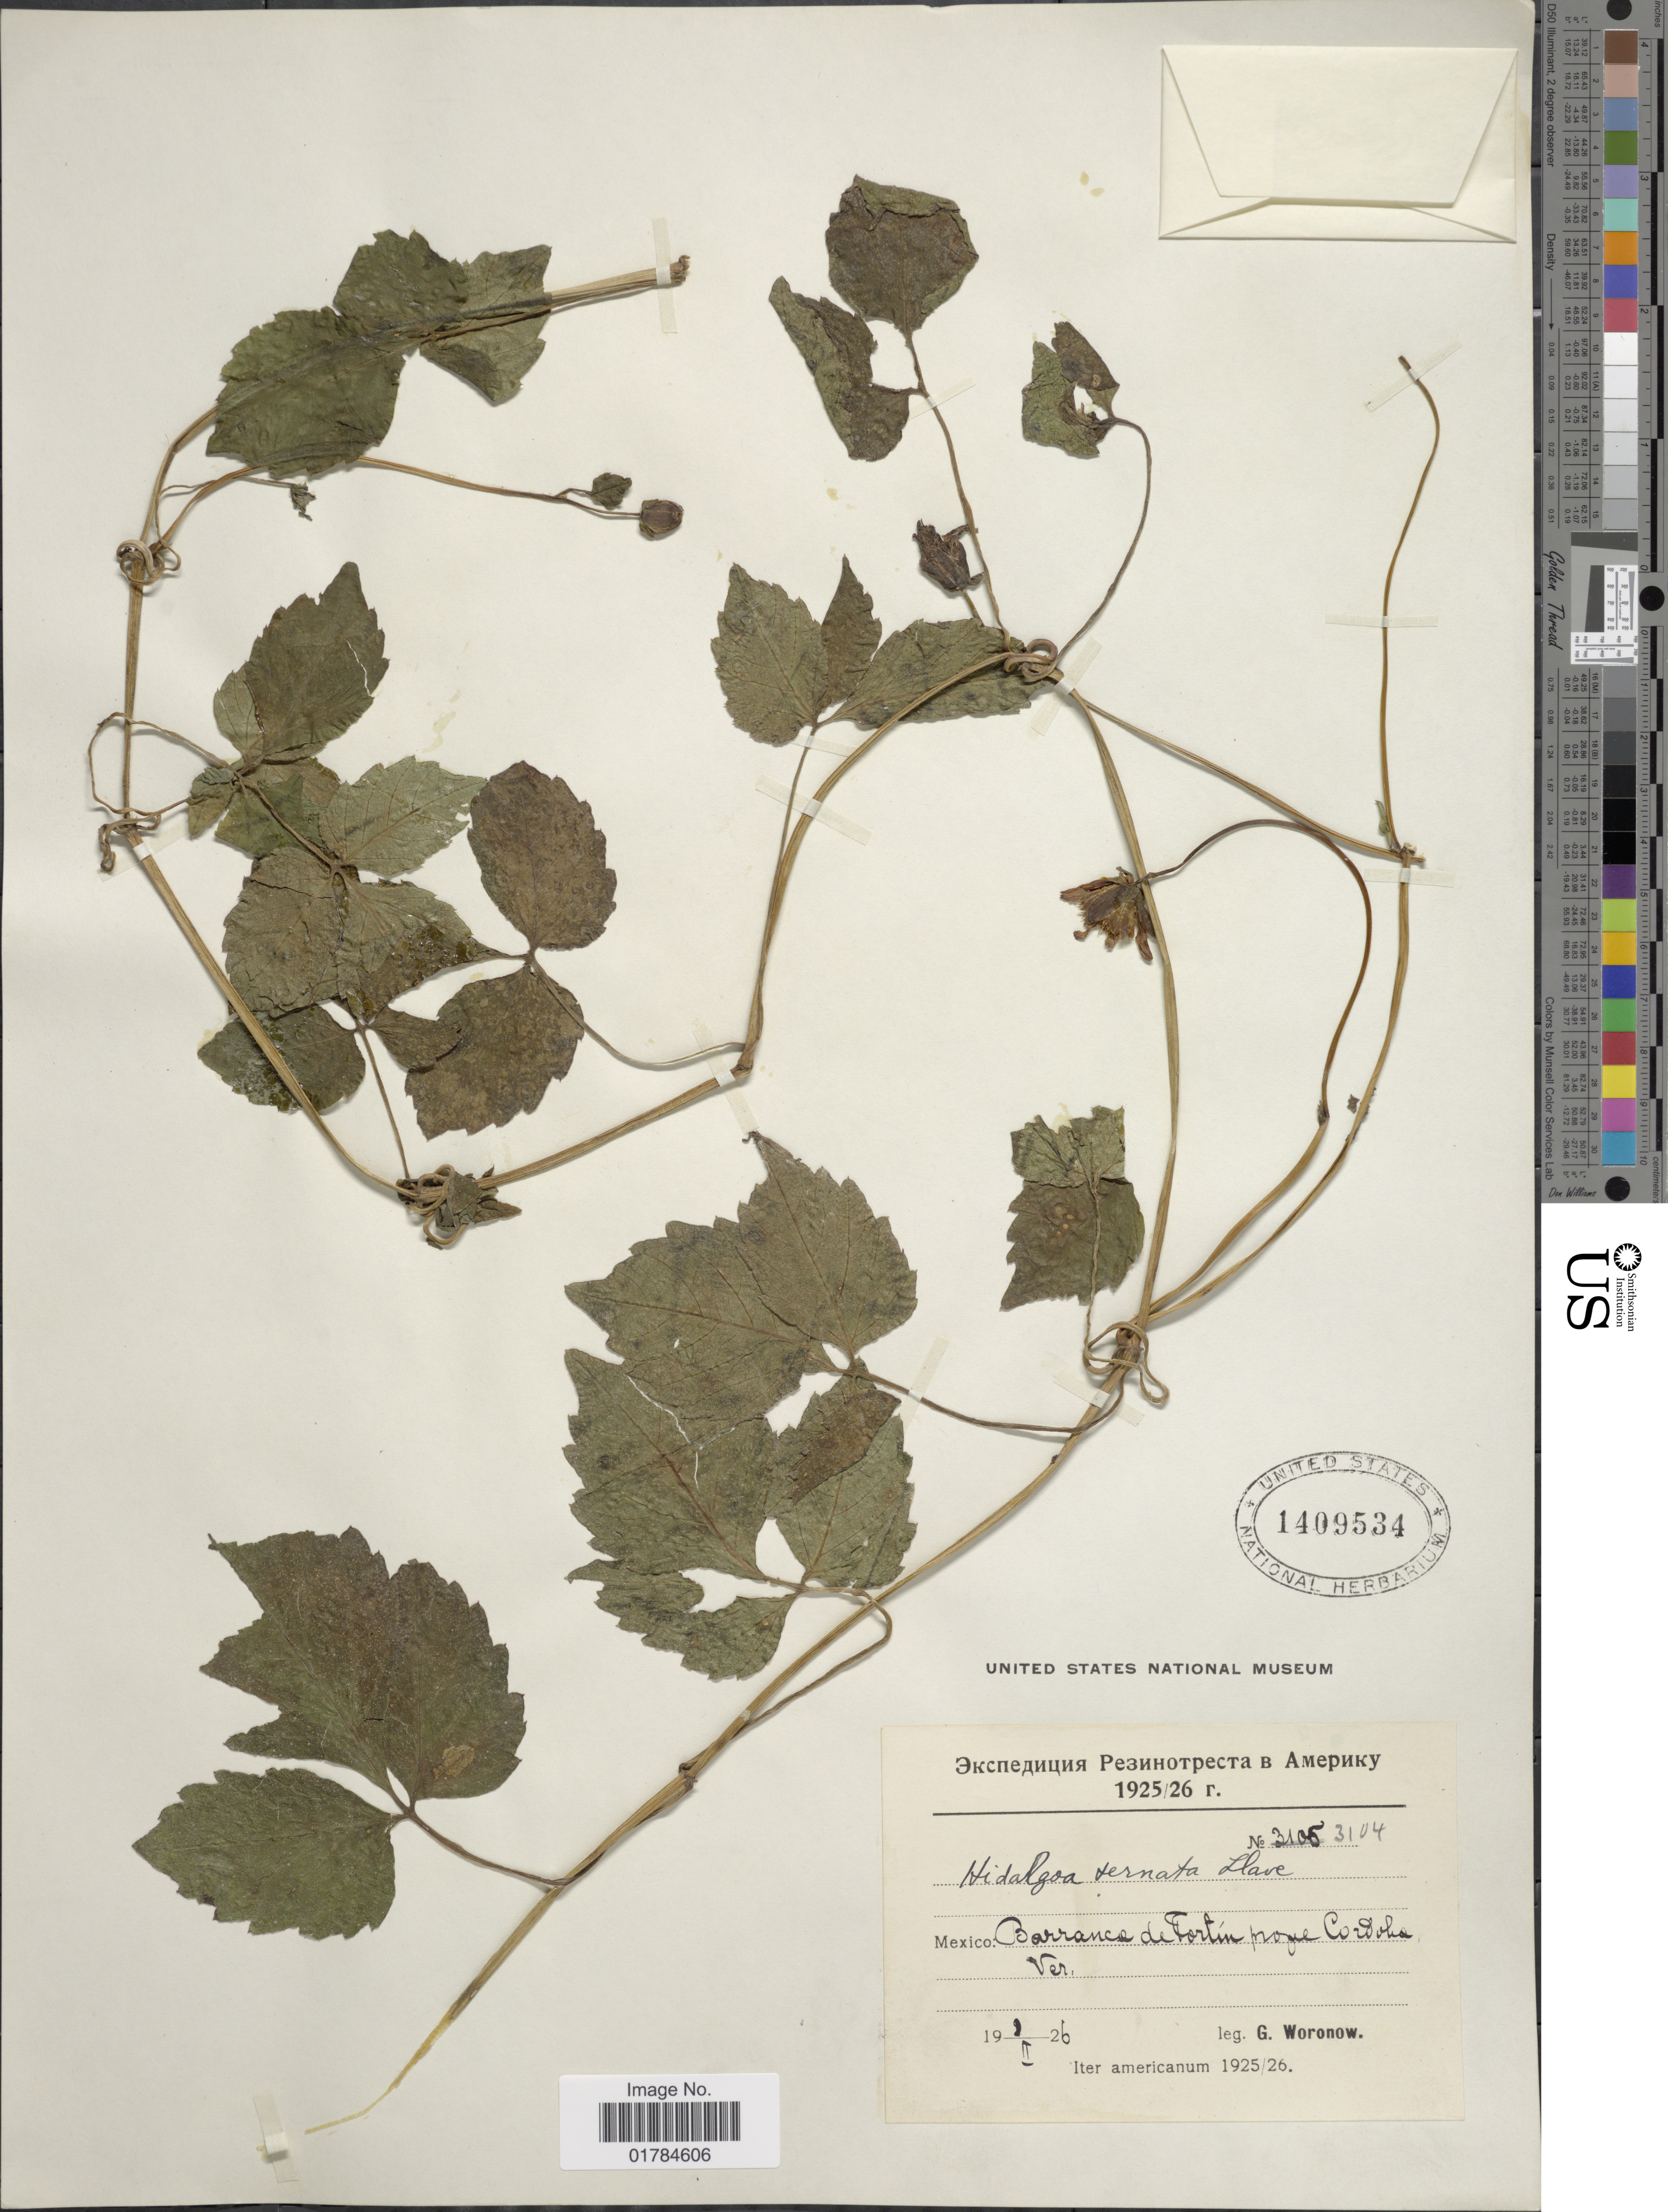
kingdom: Plantae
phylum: Tracheophyta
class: Magnoliopsida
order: Asterales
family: Asteraceae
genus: Hidalgoa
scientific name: Hidalgoa ternata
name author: La Llave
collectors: G. Woronow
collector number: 3104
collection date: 1926-02-01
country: Mexico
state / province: Veracruz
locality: Barranca de Fortin prope Cordoks Ver.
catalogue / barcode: US 1409534